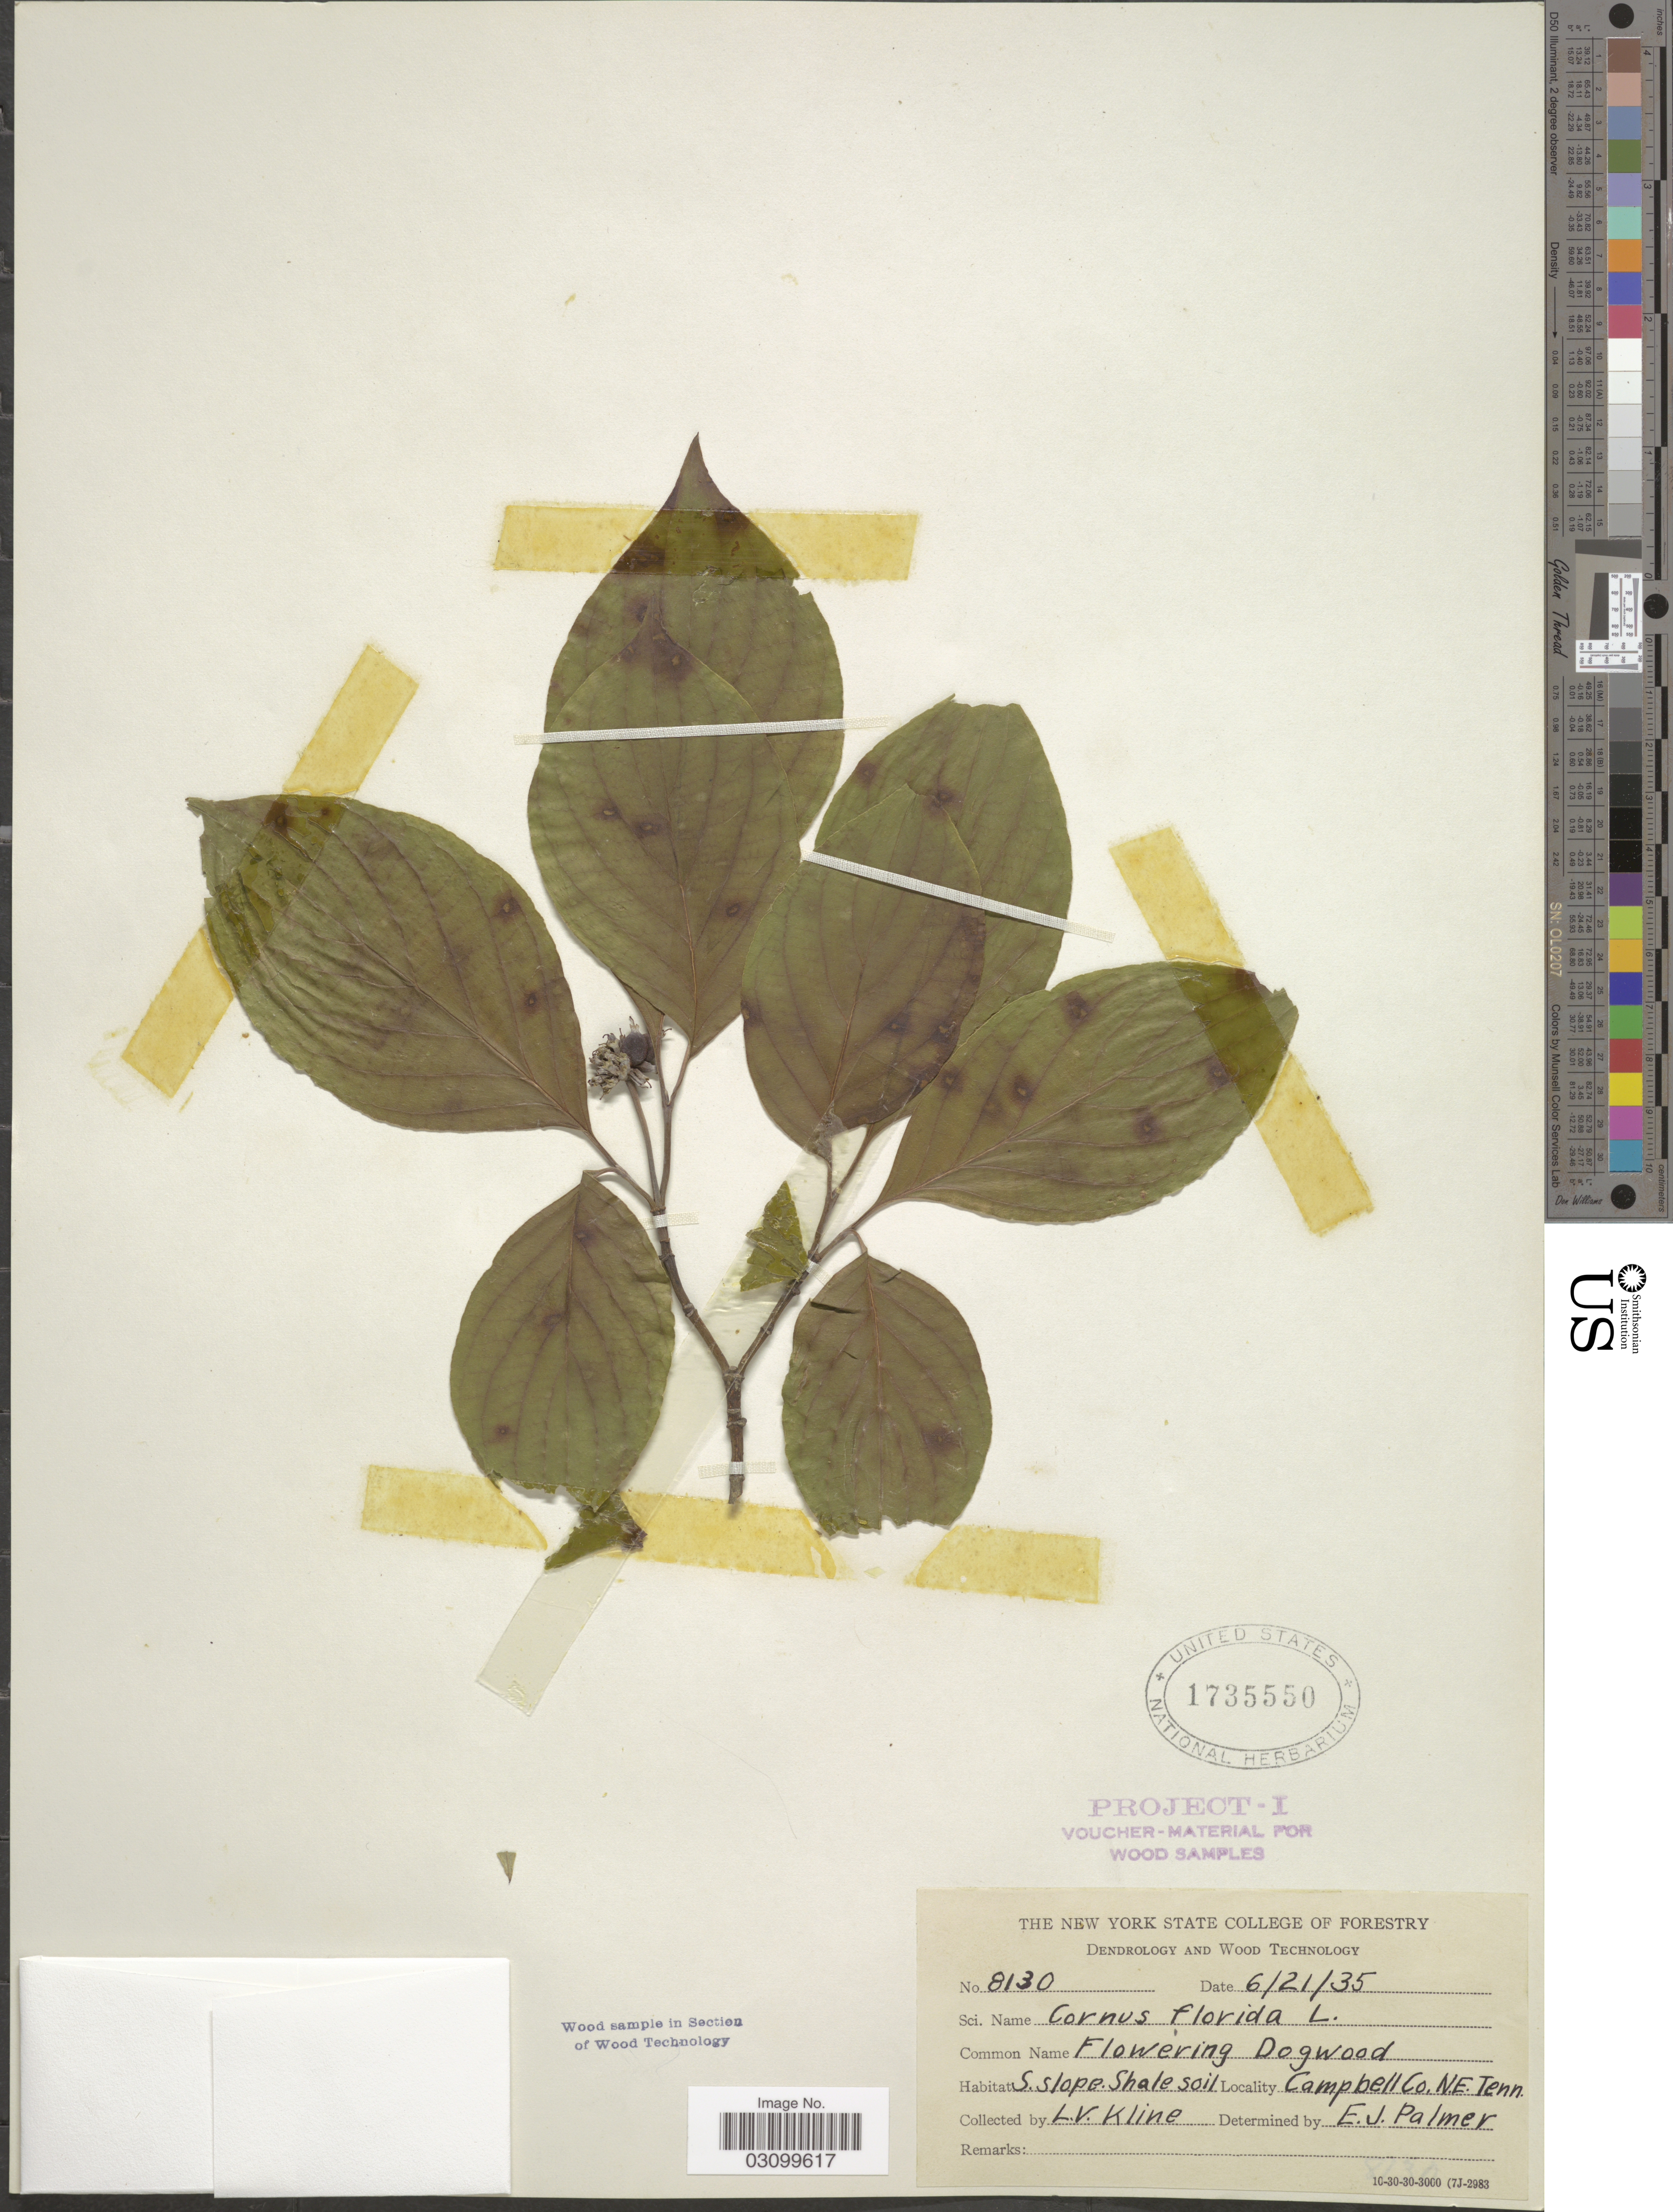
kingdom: Plantae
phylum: Tracheophyta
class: Magnoliopsida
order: Cornales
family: Cornaceae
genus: Cornus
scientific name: Cornus florida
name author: L.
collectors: L. Kline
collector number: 8130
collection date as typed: Transcribed d/m/y: 21/6/35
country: United States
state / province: Tennessee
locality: Campbell Co. N.E. Tenn.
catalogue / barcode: US 1735550